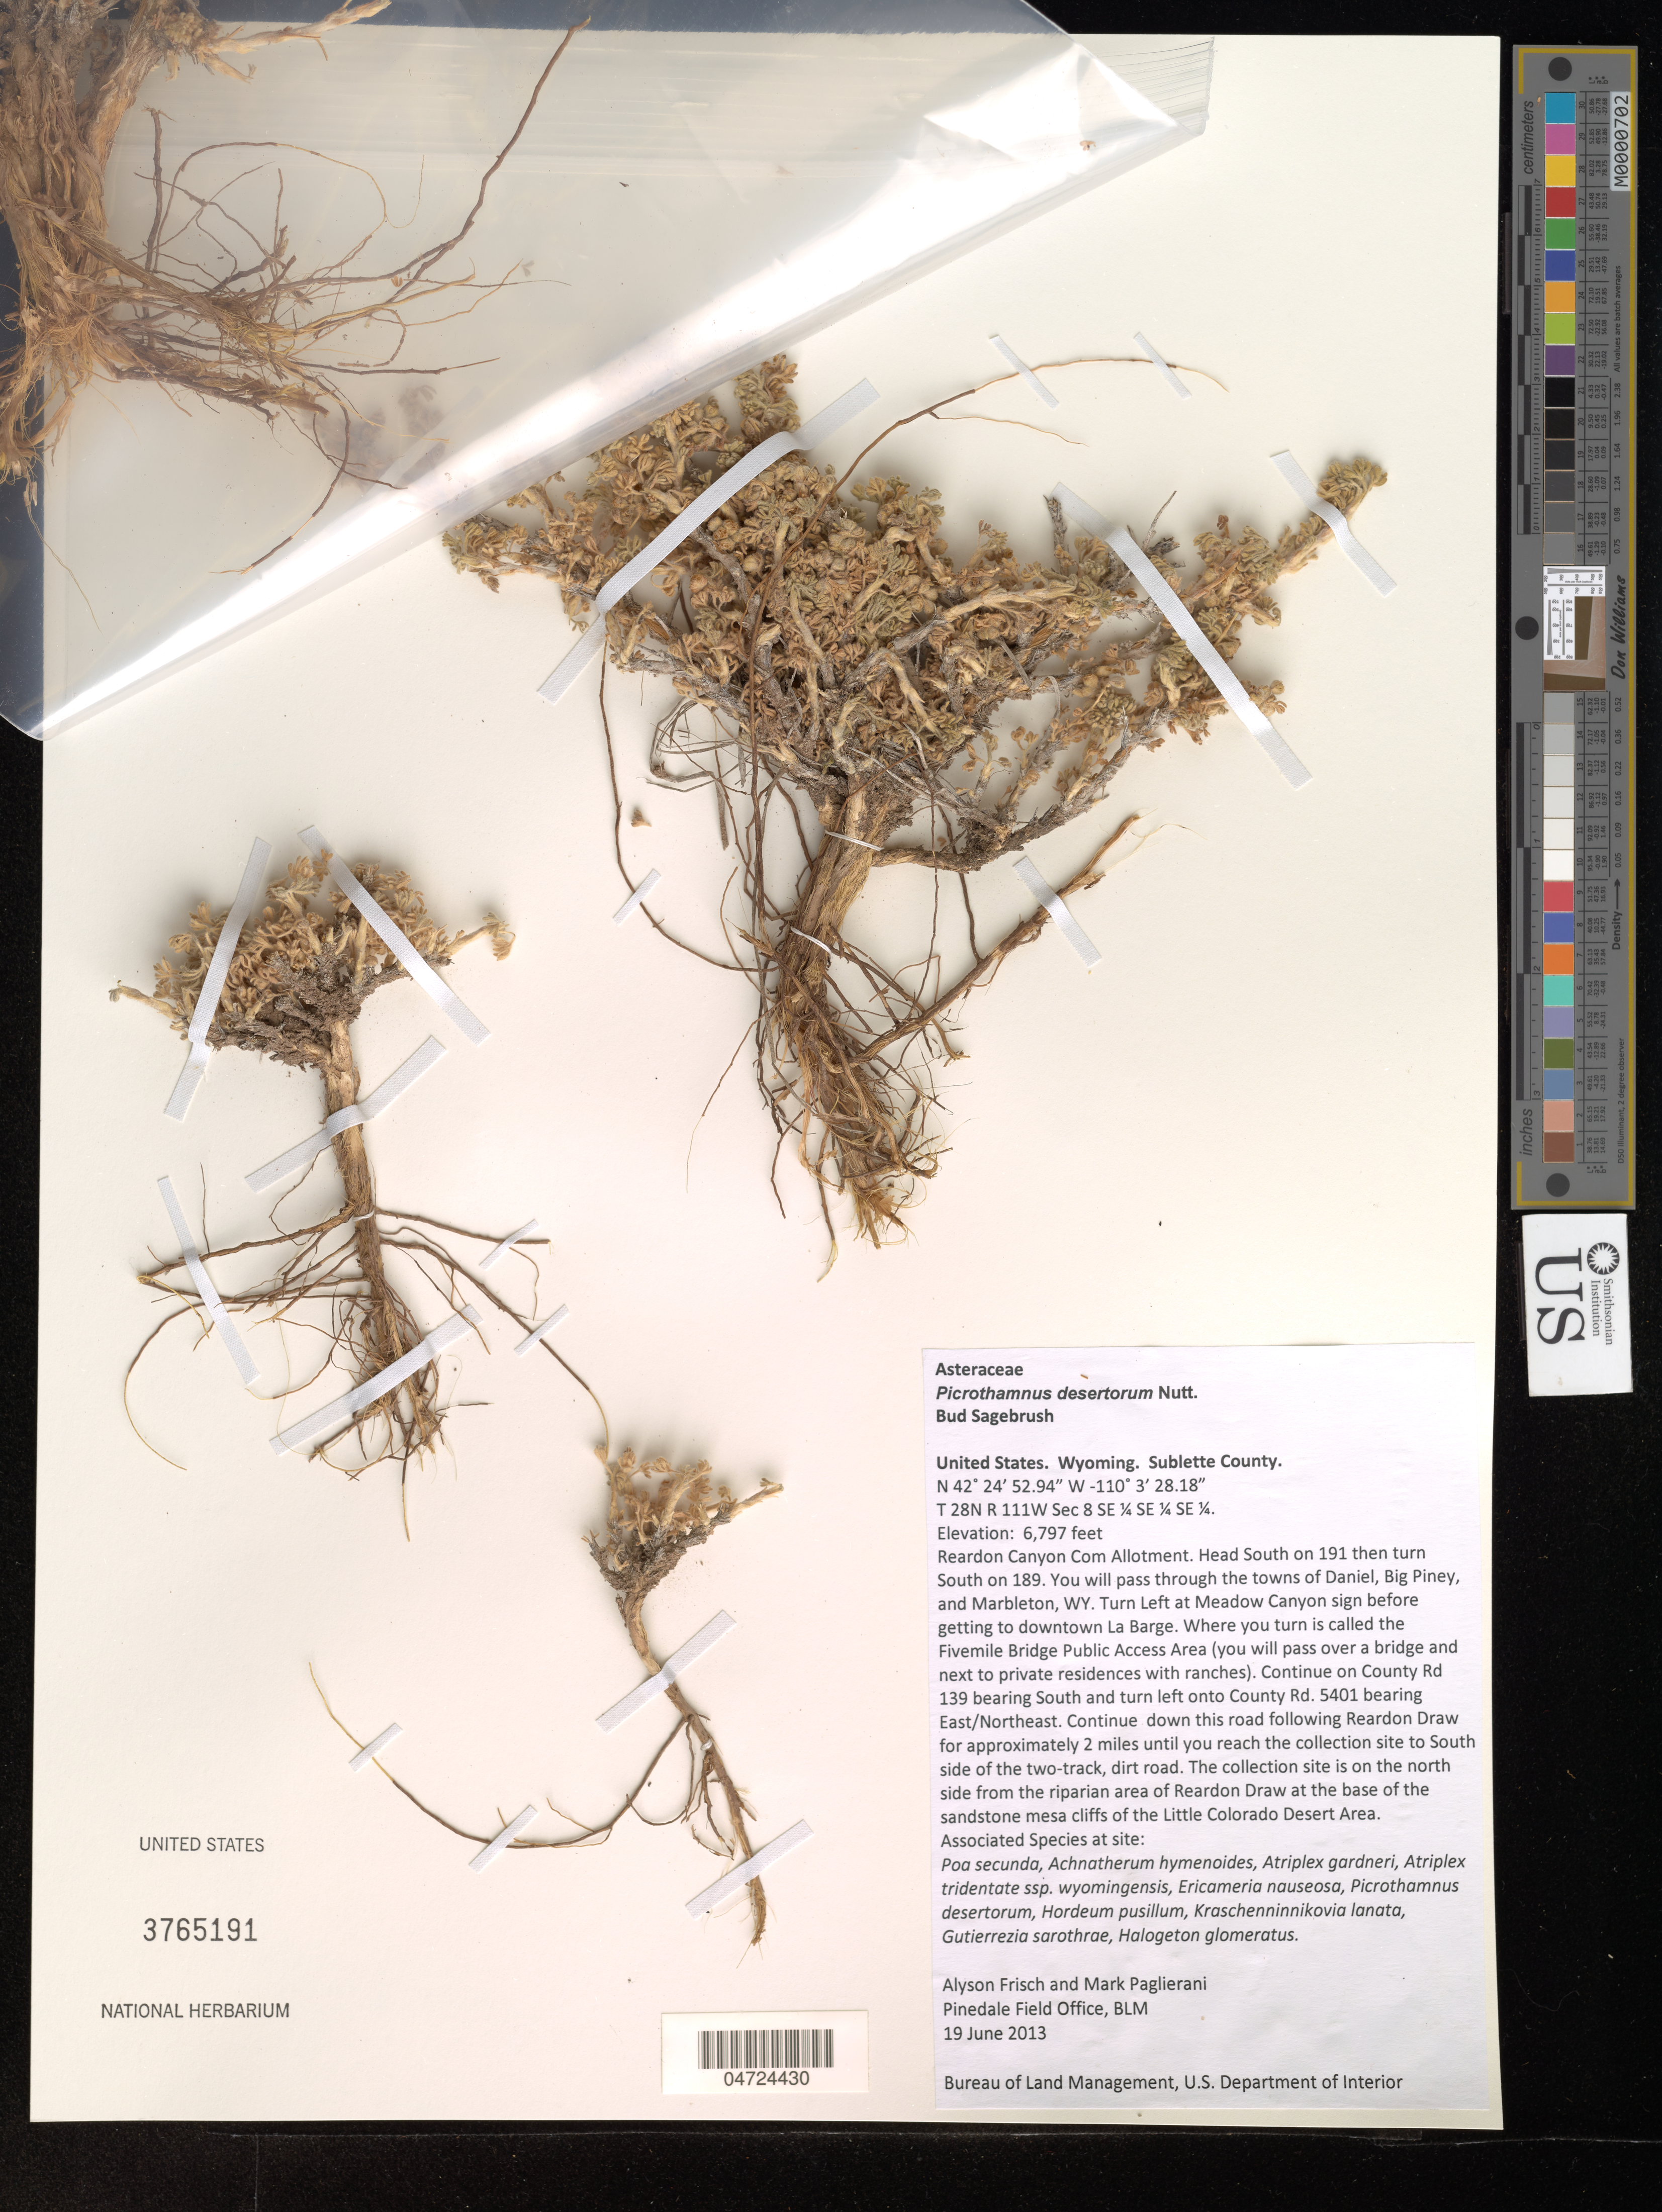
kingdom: Plantae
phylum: Tracheophyta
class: Magnoliopsida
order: Asterales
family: Asteraceae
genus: Picrothamnus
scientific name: Picrothamnus desertorum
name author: Nutt.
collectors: A. Frisch & M. Paglierani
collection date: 2013-06-19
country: United States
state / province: Wyoming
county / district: Sublette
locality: Sublette County. T 28N R 111W Sec 8 SE ¼ SE ¼ SE ¼. Reardon Canyon Com Allotment. Head South on 191 then turn South on 189. You will pass through the towns of Daniel, Big Piney, and Marbleton, WY. Turn Left at Meadow Canyon sig before getting to downtown La Barge. Where you turn is called the Fivemile Bridge Public Access Area (you will pass over a bridge and next to private residences with ranches). Continue on County Rd 139 bearing South and turn left onto County Rd. 5401 bearing East/Northeast. Continue down this road following Reardon Draw for approximately 2 miles until you reach the collection site to South side of the two-track, dirt road. The collection site is on the north side from the riparian area of Reardon Draw at the base of the sandstone mesa cliffs of the Little Colorado Desert Area.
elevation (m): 2072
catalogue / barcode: US 3765191